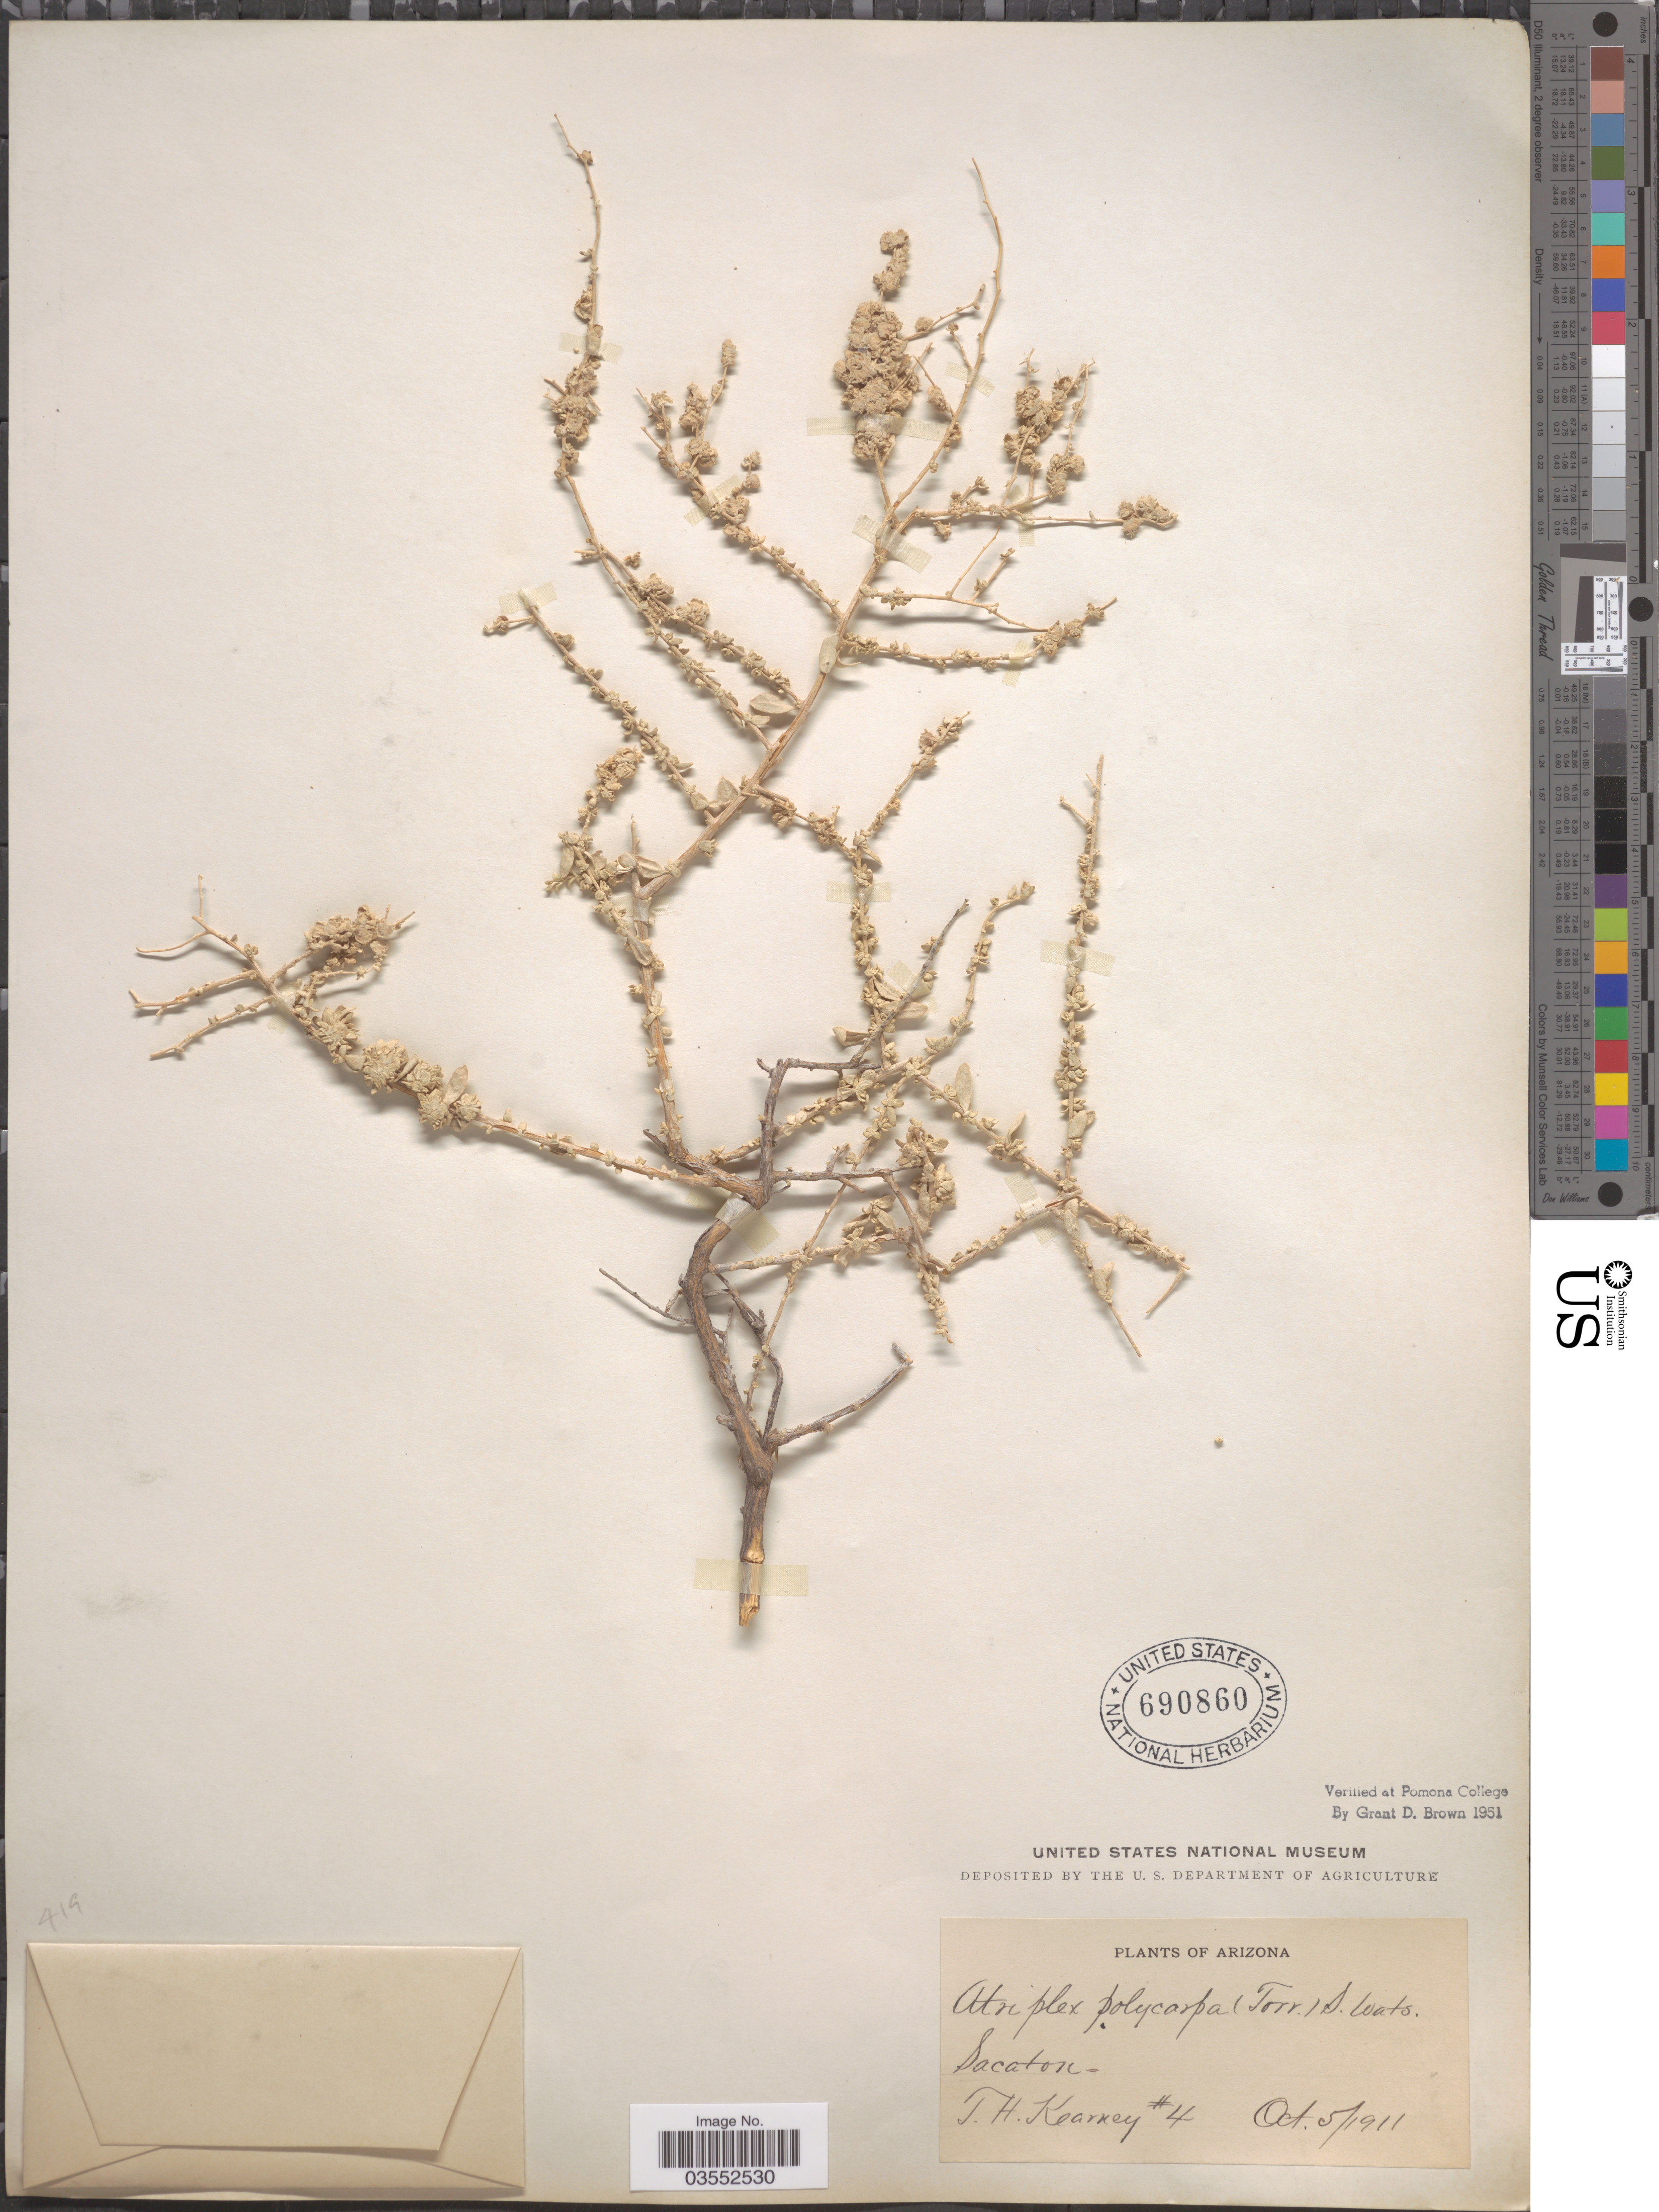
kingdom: Plantae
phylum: Tracheophyta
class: Magnoliopsida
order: Caryophyllales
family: Amaranthaceae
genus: Atriplex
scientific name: Atriplex polycarpa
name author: (Torr.) S. Watson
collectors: T. H. Kearney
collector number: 4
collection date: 1911-10-05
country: United States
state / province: Arizona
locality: Sacaton.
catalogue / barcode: US 690860